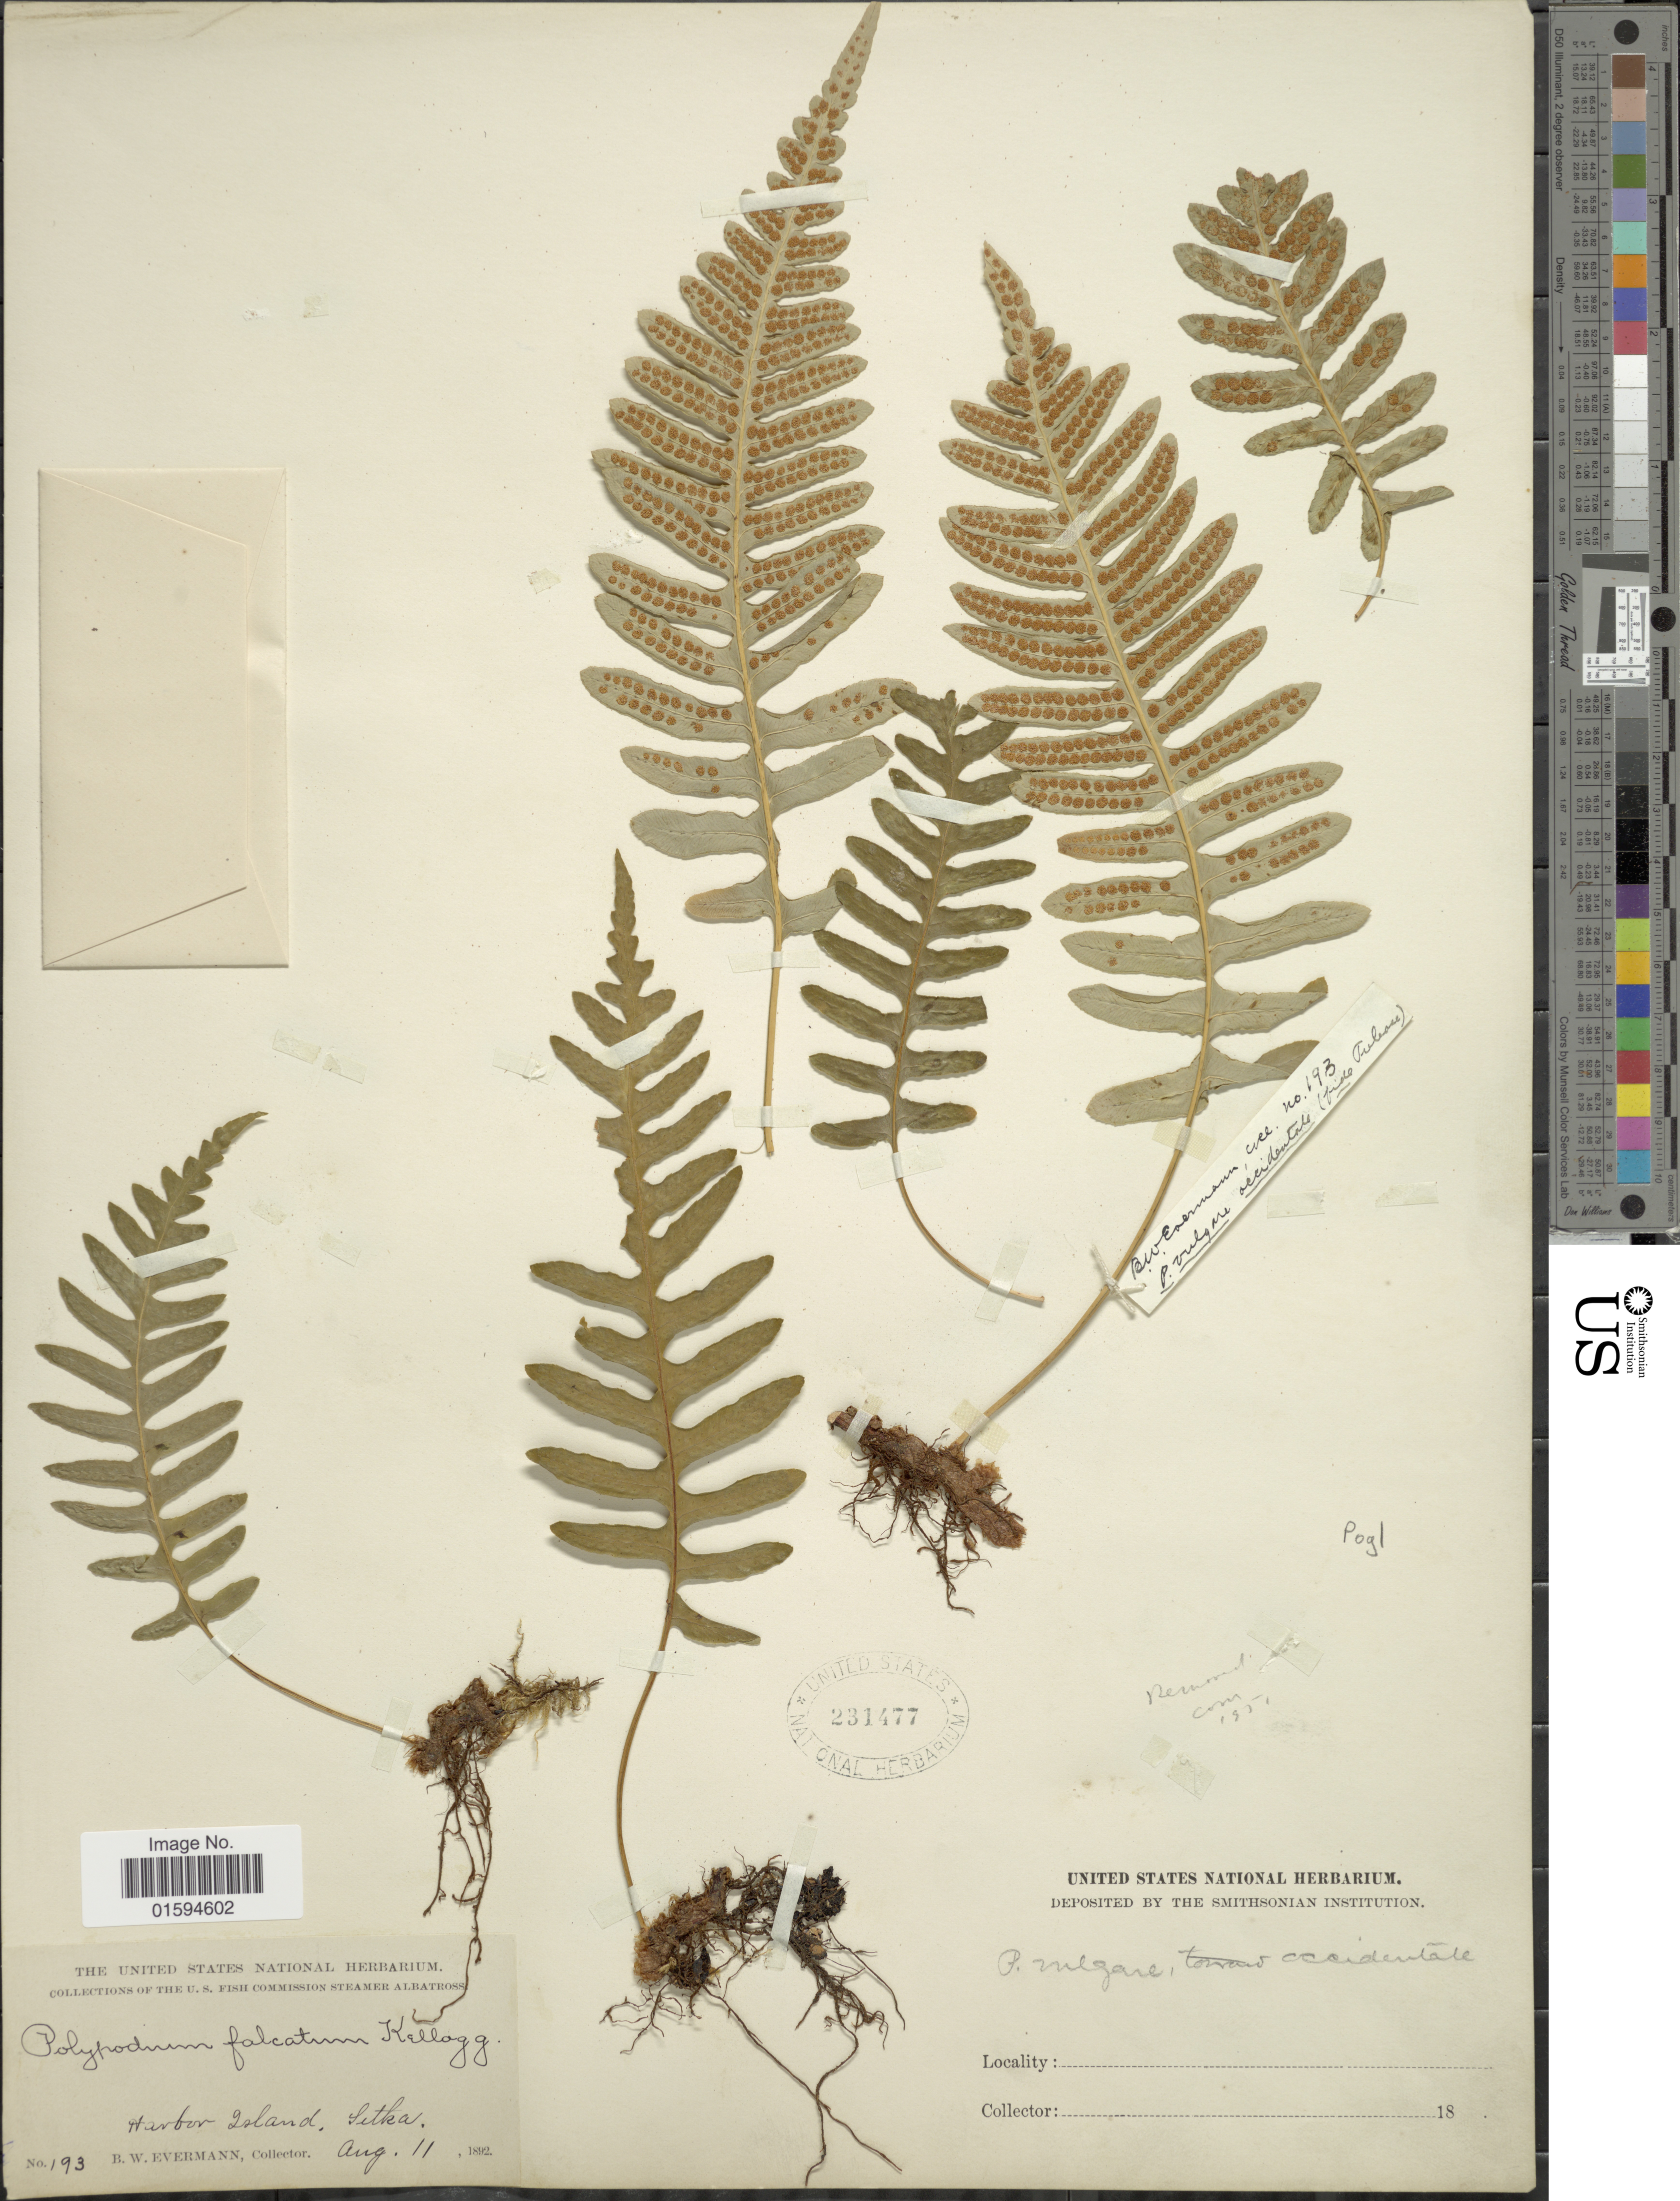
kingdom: Plantae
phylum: Tracheophyta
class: Polypodiopsida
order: Polypodiales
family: Polypodiaceae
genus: Polypodium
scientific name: Polypodium glycyrrhiza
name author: D.C. Eaton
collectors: B. W. Evermann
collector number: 193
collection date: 1892-08-11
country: United States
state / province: Alaska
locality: Harbor Island, Sitkla.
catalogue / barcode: US 231477